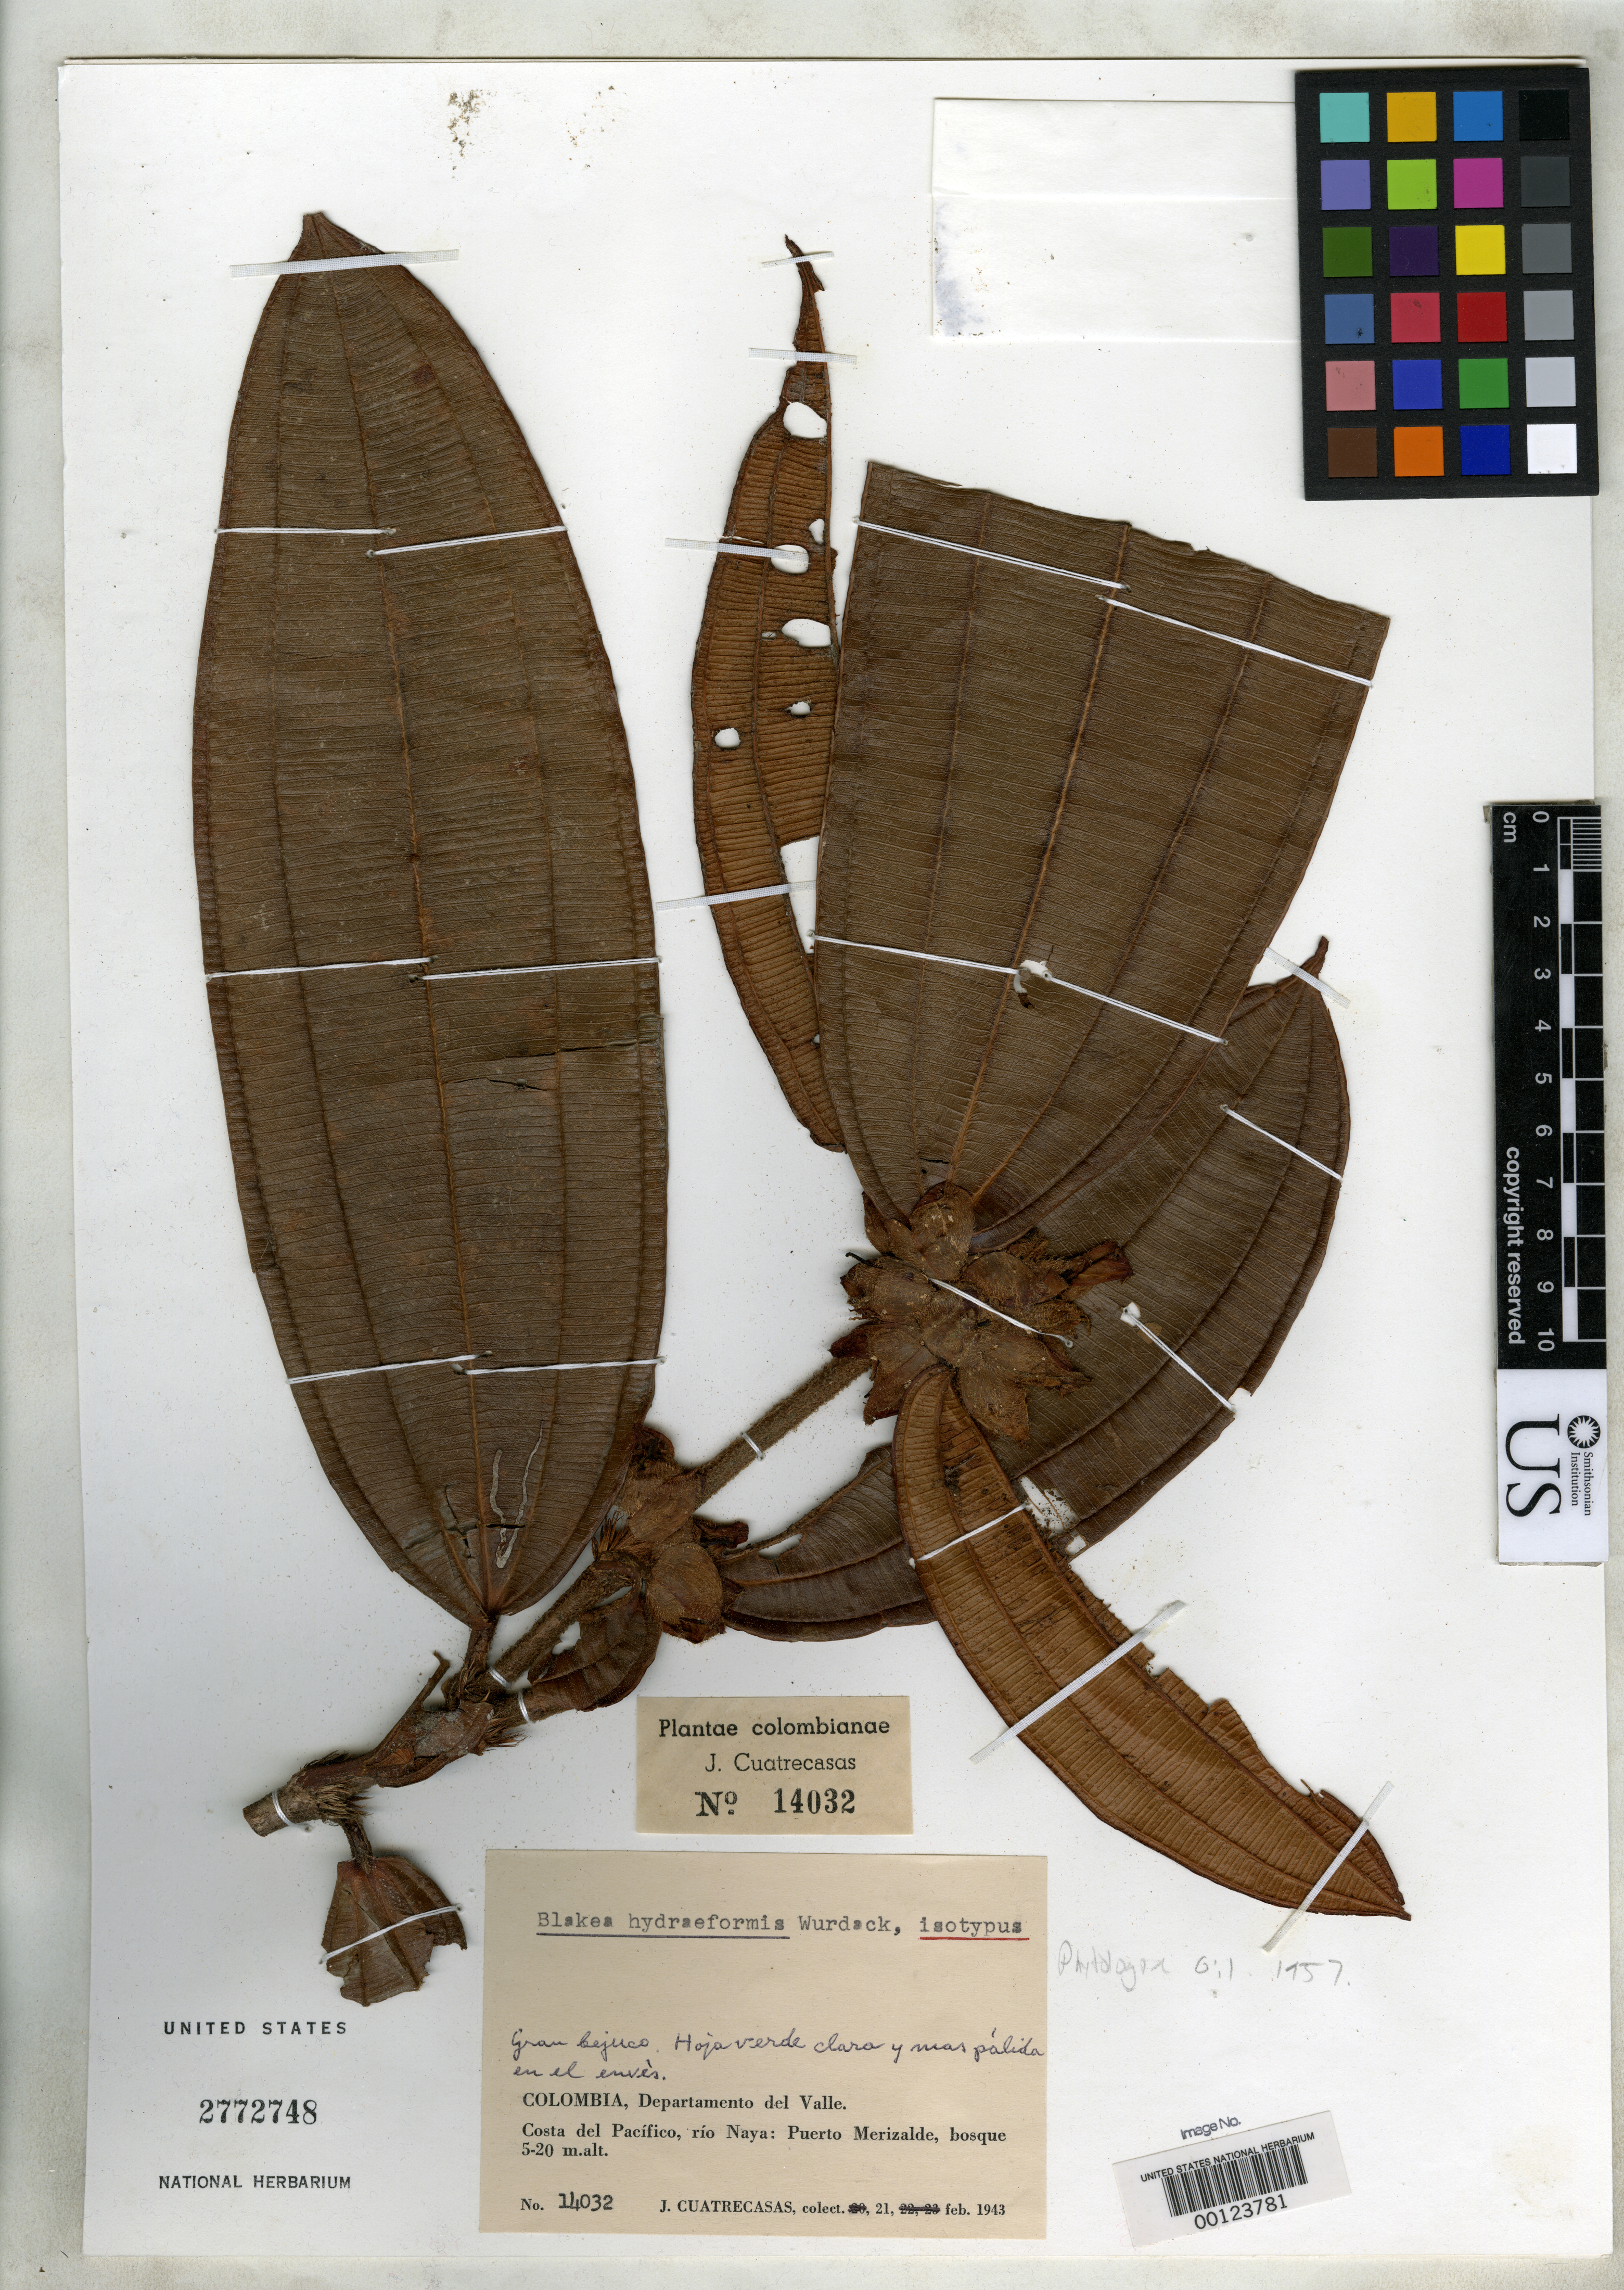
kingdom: Plantae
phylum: Tracheophyta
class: Magnoliopsida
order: Myrtales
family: Melastomataceae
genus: Blakea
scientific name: Blakea hydraeformis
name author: Wurdack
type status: Isotype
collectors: J. Cuatrecasas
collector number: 14032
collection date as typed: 21 Feb 1943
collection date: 1943-02-21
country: Colombia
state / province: Valle del Cauca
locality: Pacific Coast, Rio Naya, Puerto Merizalde.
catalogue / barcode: US 2772748